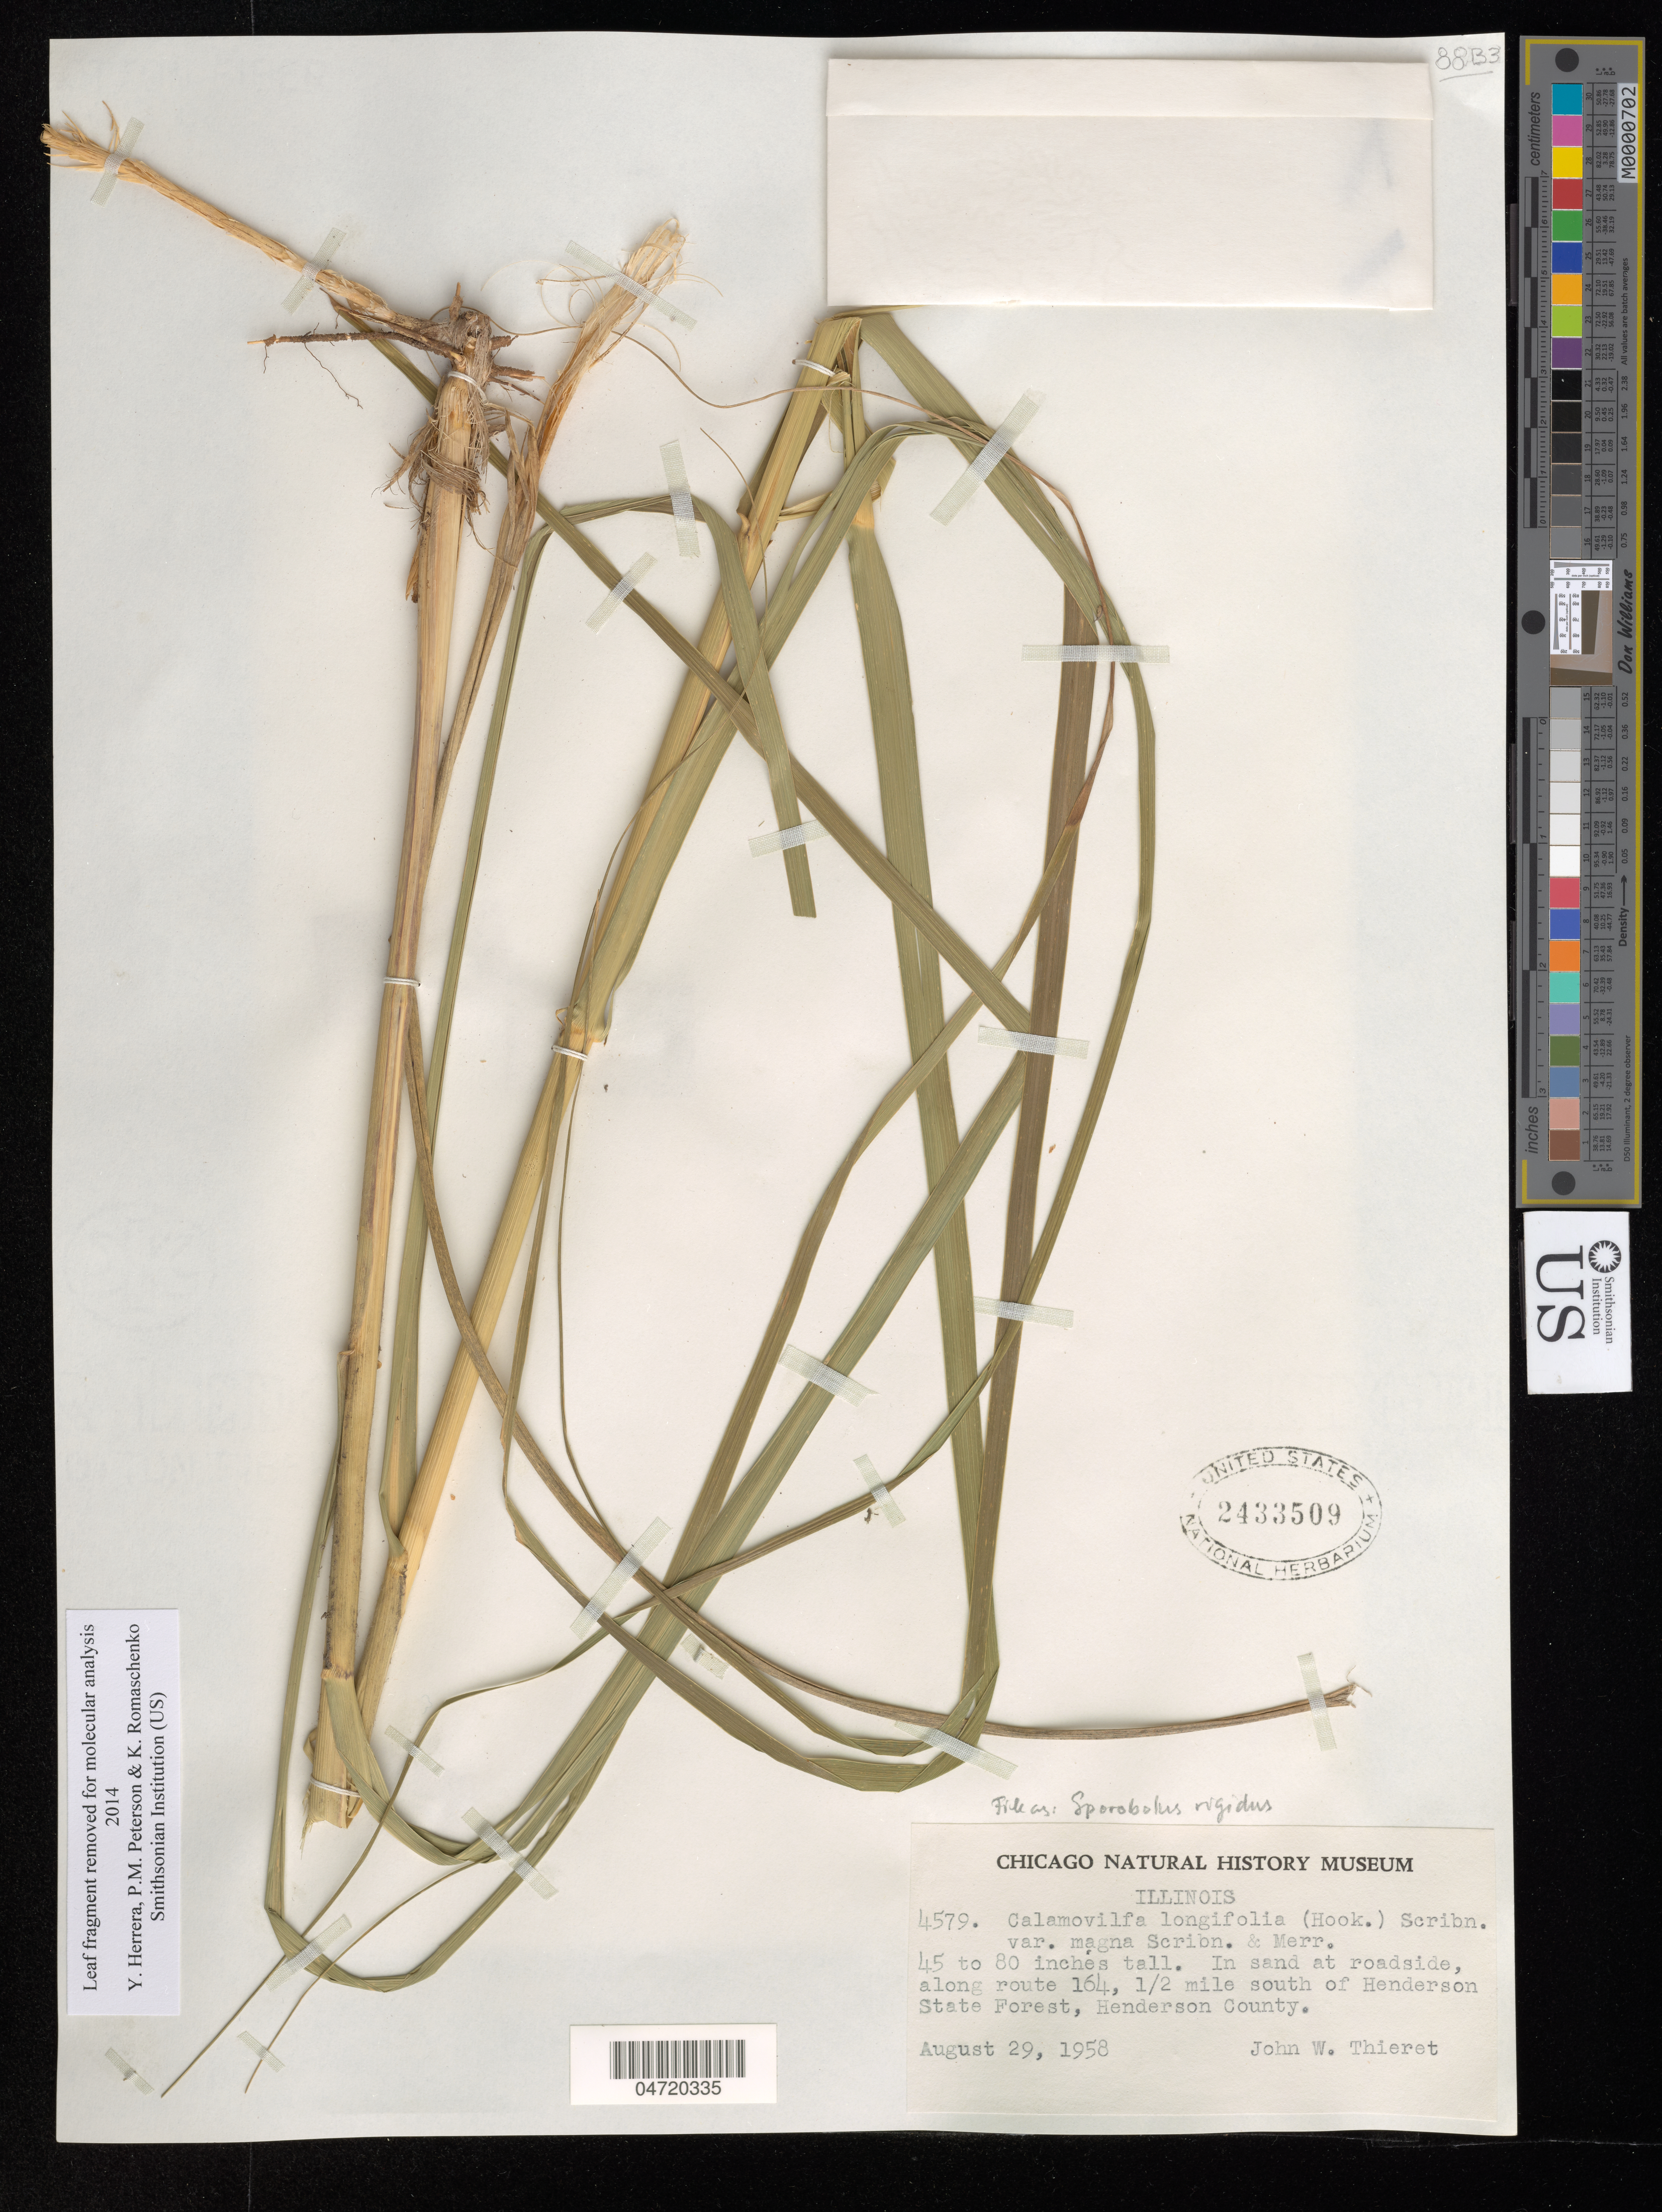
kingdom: Plantae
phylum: Tracheophyta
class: Liliopsida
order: Poales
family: Poaceae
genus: Sporobolus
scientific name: Sporobolus rigidus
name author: (Buckley) P.M. Peterson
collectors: J. W. Thieret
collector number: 4579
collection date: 1958-08-29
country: United States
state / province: Illinois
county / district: Henderson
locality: In sand at roadside, along route 164, 1/2 mile south of Henderson State Forest, Henderson County.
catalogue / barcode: US 2433509